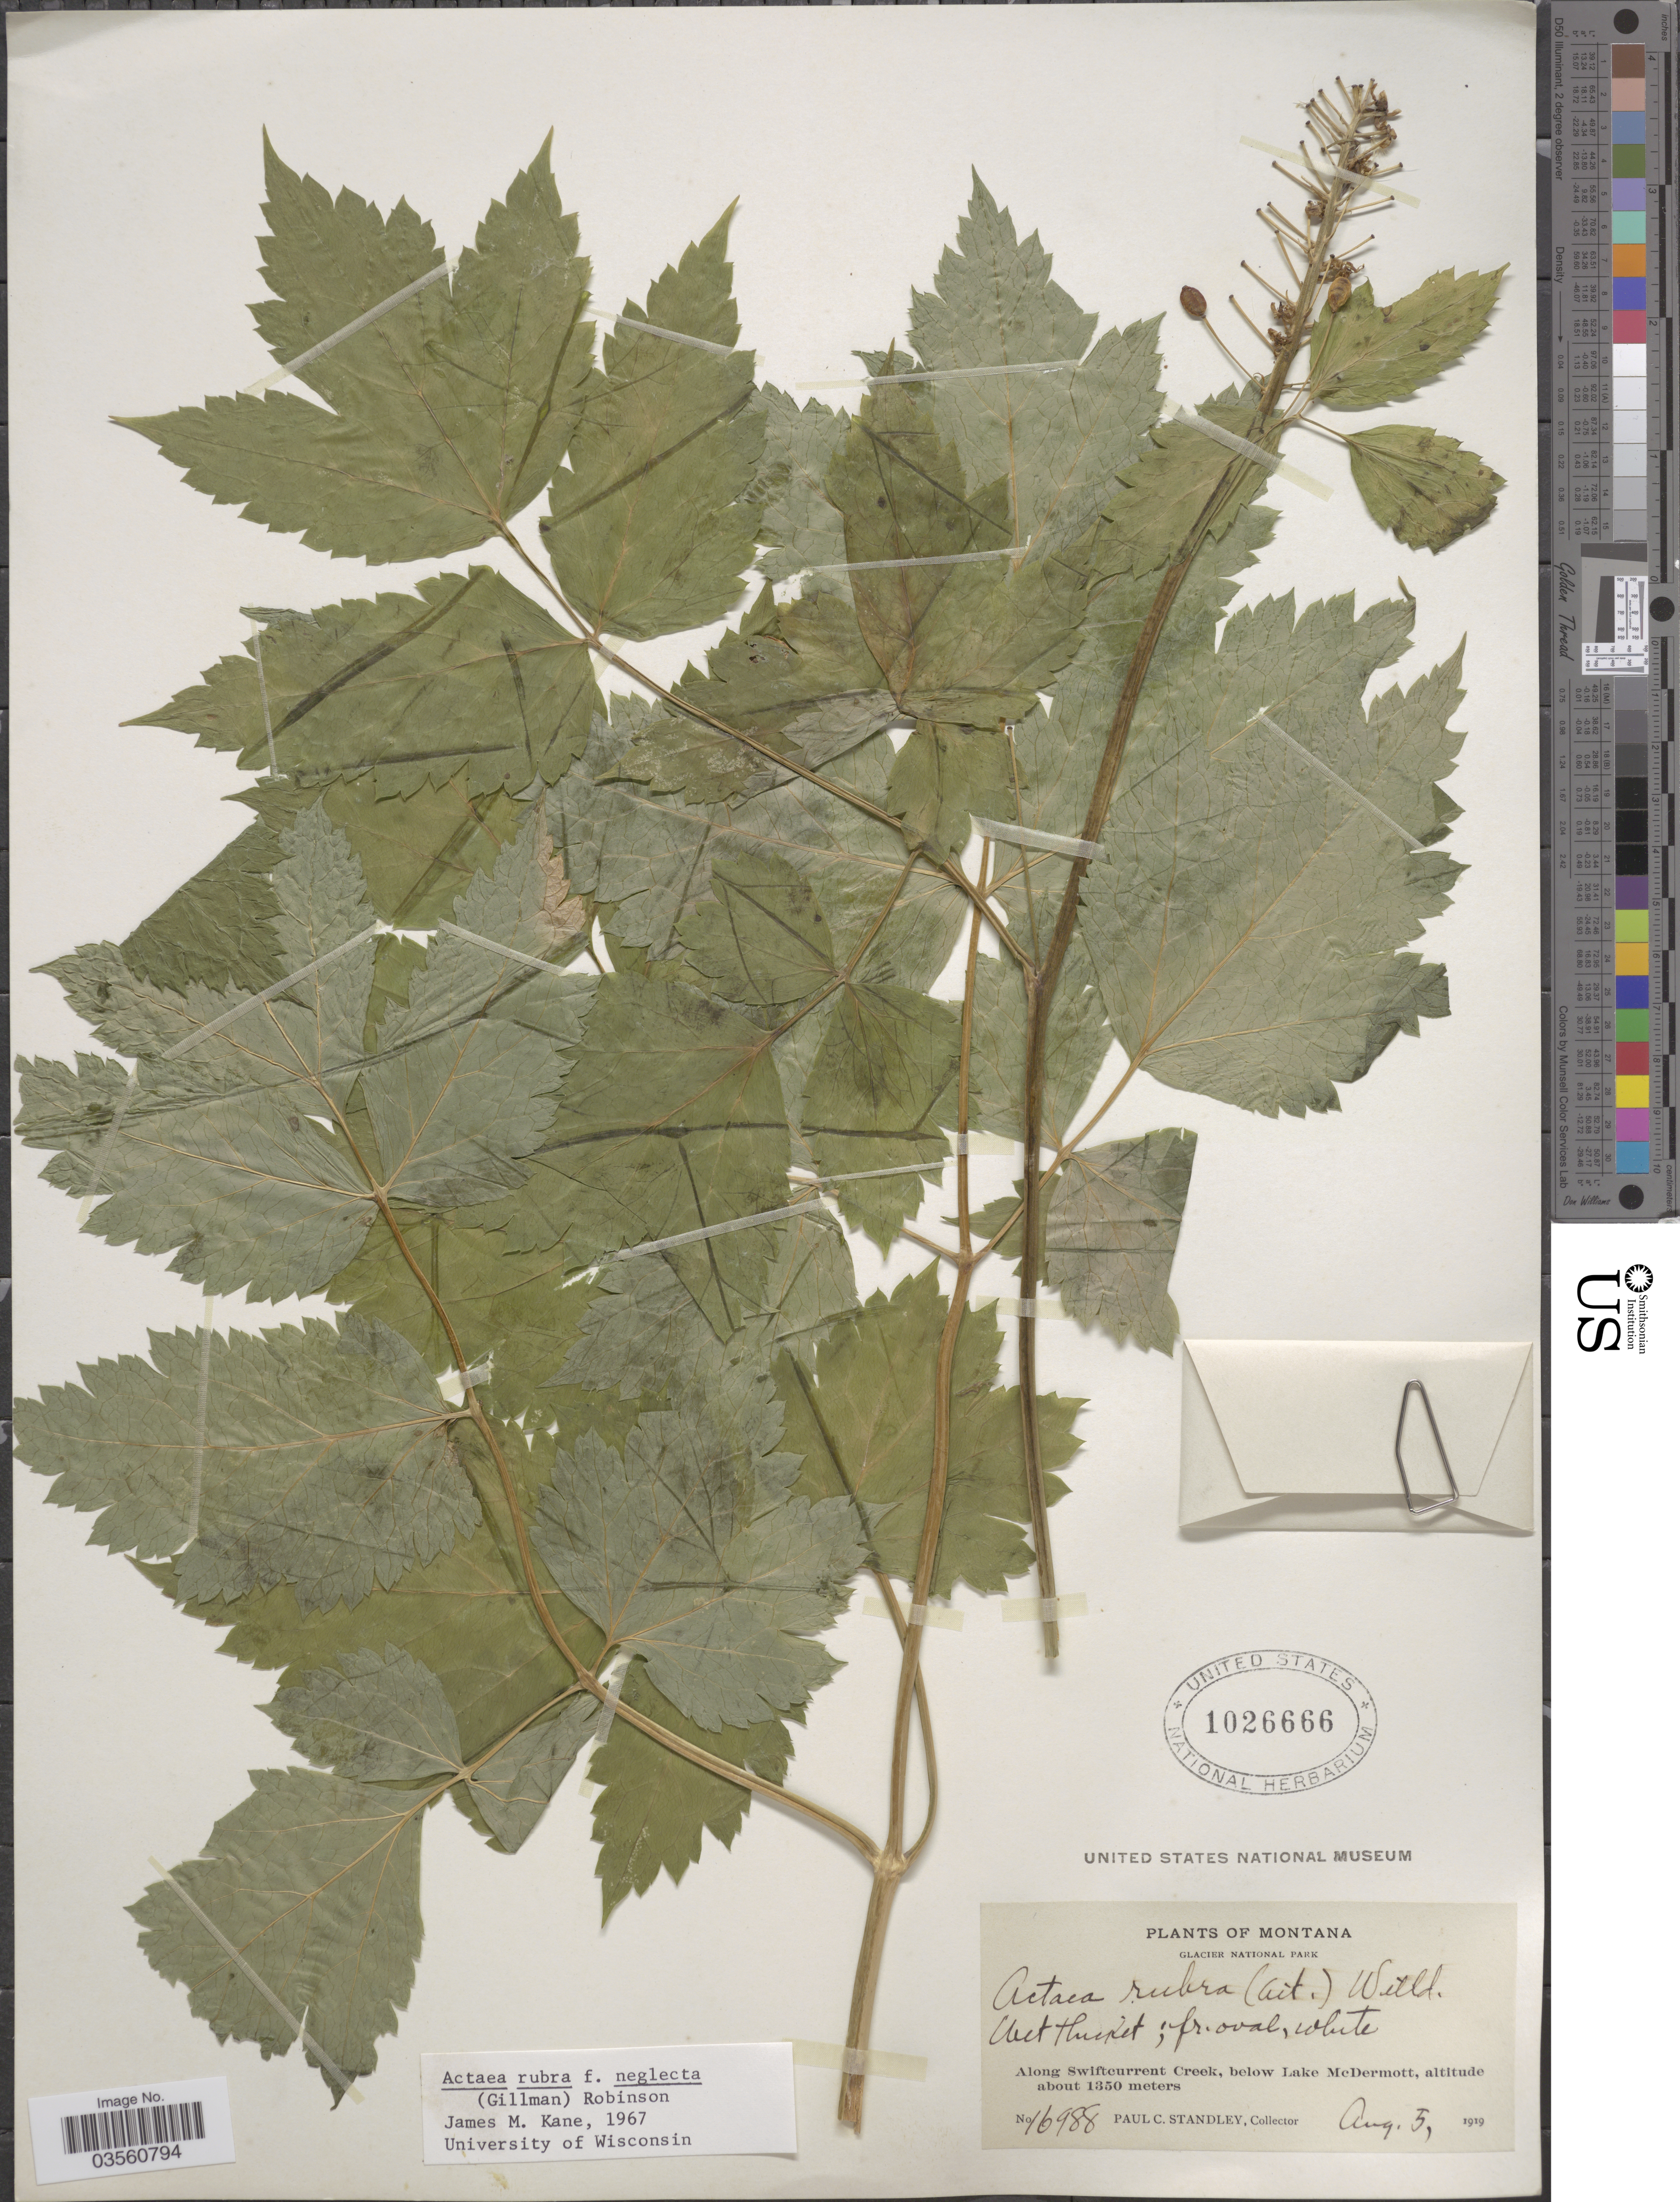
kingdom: Plantae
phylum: Tracheophyta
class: Magnoliopsida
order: Ranunculales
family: Ranunculaceae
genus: Actaea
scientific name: Actaea rubra f. neglecta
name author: (Gillman) B.L. Rob.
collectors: P. C. Standley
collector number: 16988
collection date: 1919-08-05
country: United States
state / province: Montana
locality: Glacier National Park. Along Swiftcurrent Creek, below Lake McDermott.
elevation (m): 1350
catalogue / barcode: US 1026666